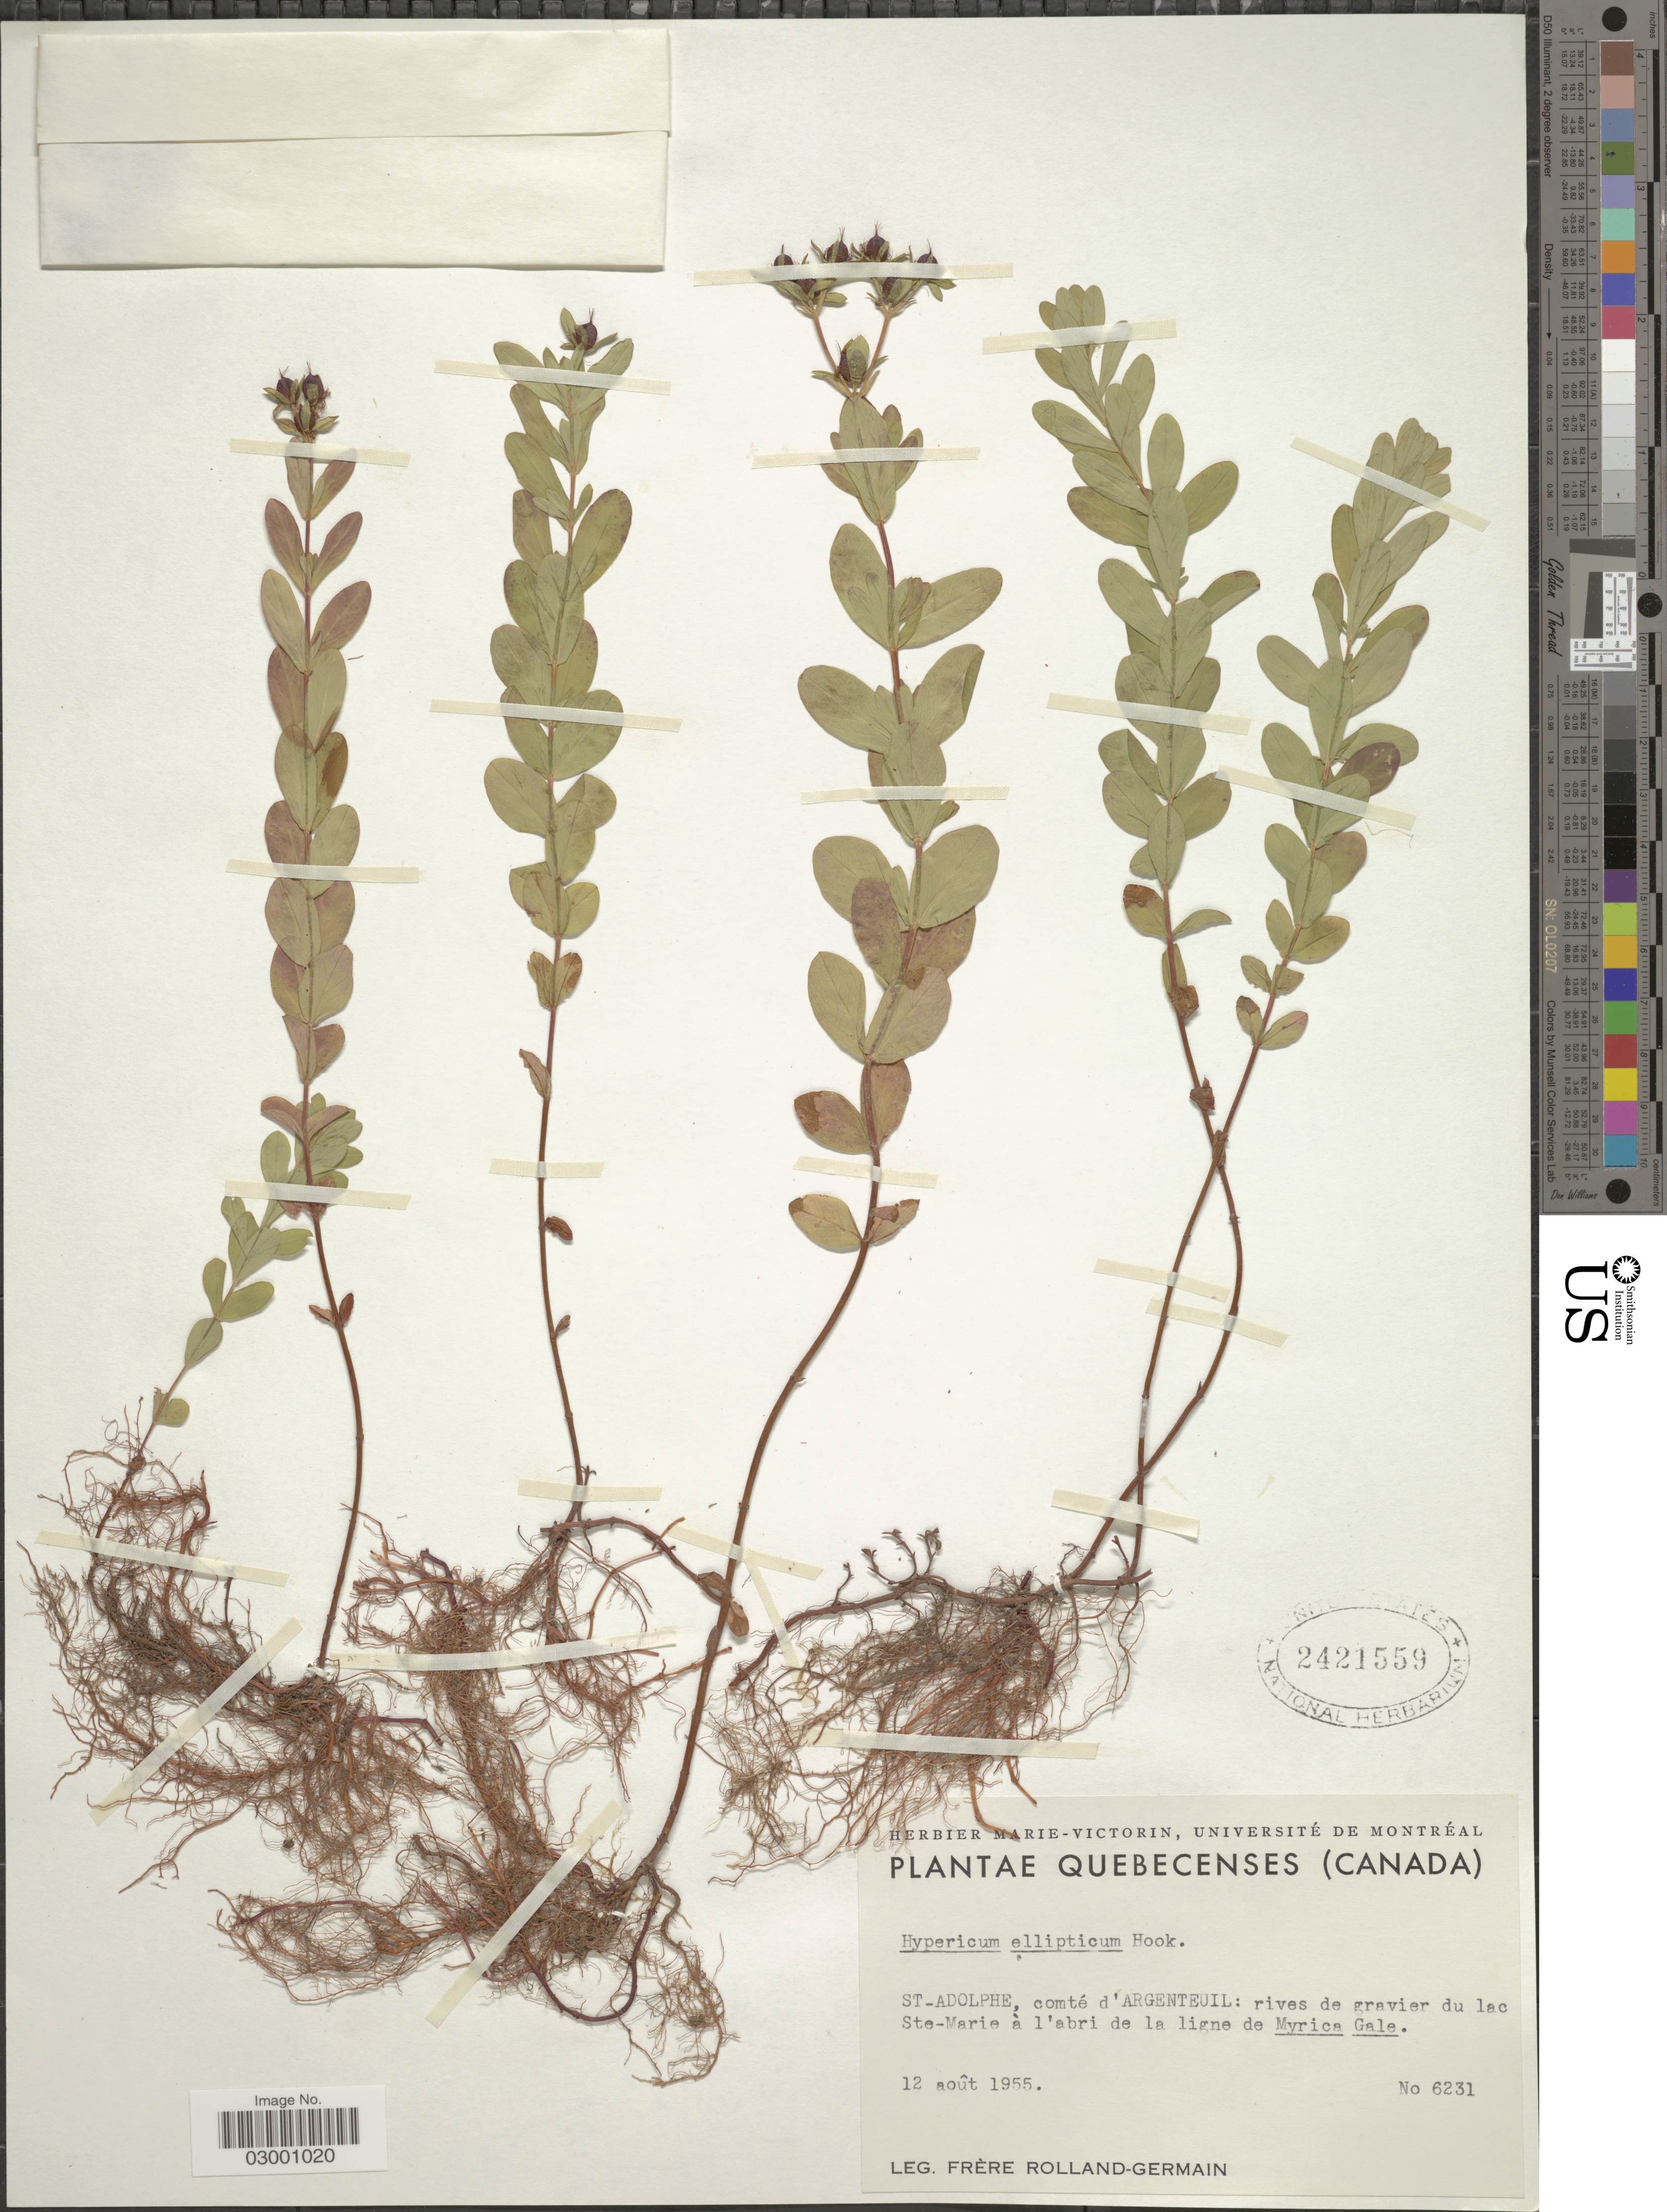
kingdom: Plantae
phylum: Tracheophyta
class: Magnoliopsida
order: Malpighiales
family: Hypericaceae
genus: Hypericum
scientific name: Hypericum ellipticum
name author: Hook.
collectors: Rolland-Germain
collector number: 6231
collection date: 1955-08-12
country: Canada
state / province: Quebec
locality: St-Adolphe, comté d'Argenteuil: rives du gravier du lac Ste-Marie à l'abri de la ligne de Myrica Gale.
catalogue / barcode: US 2421559